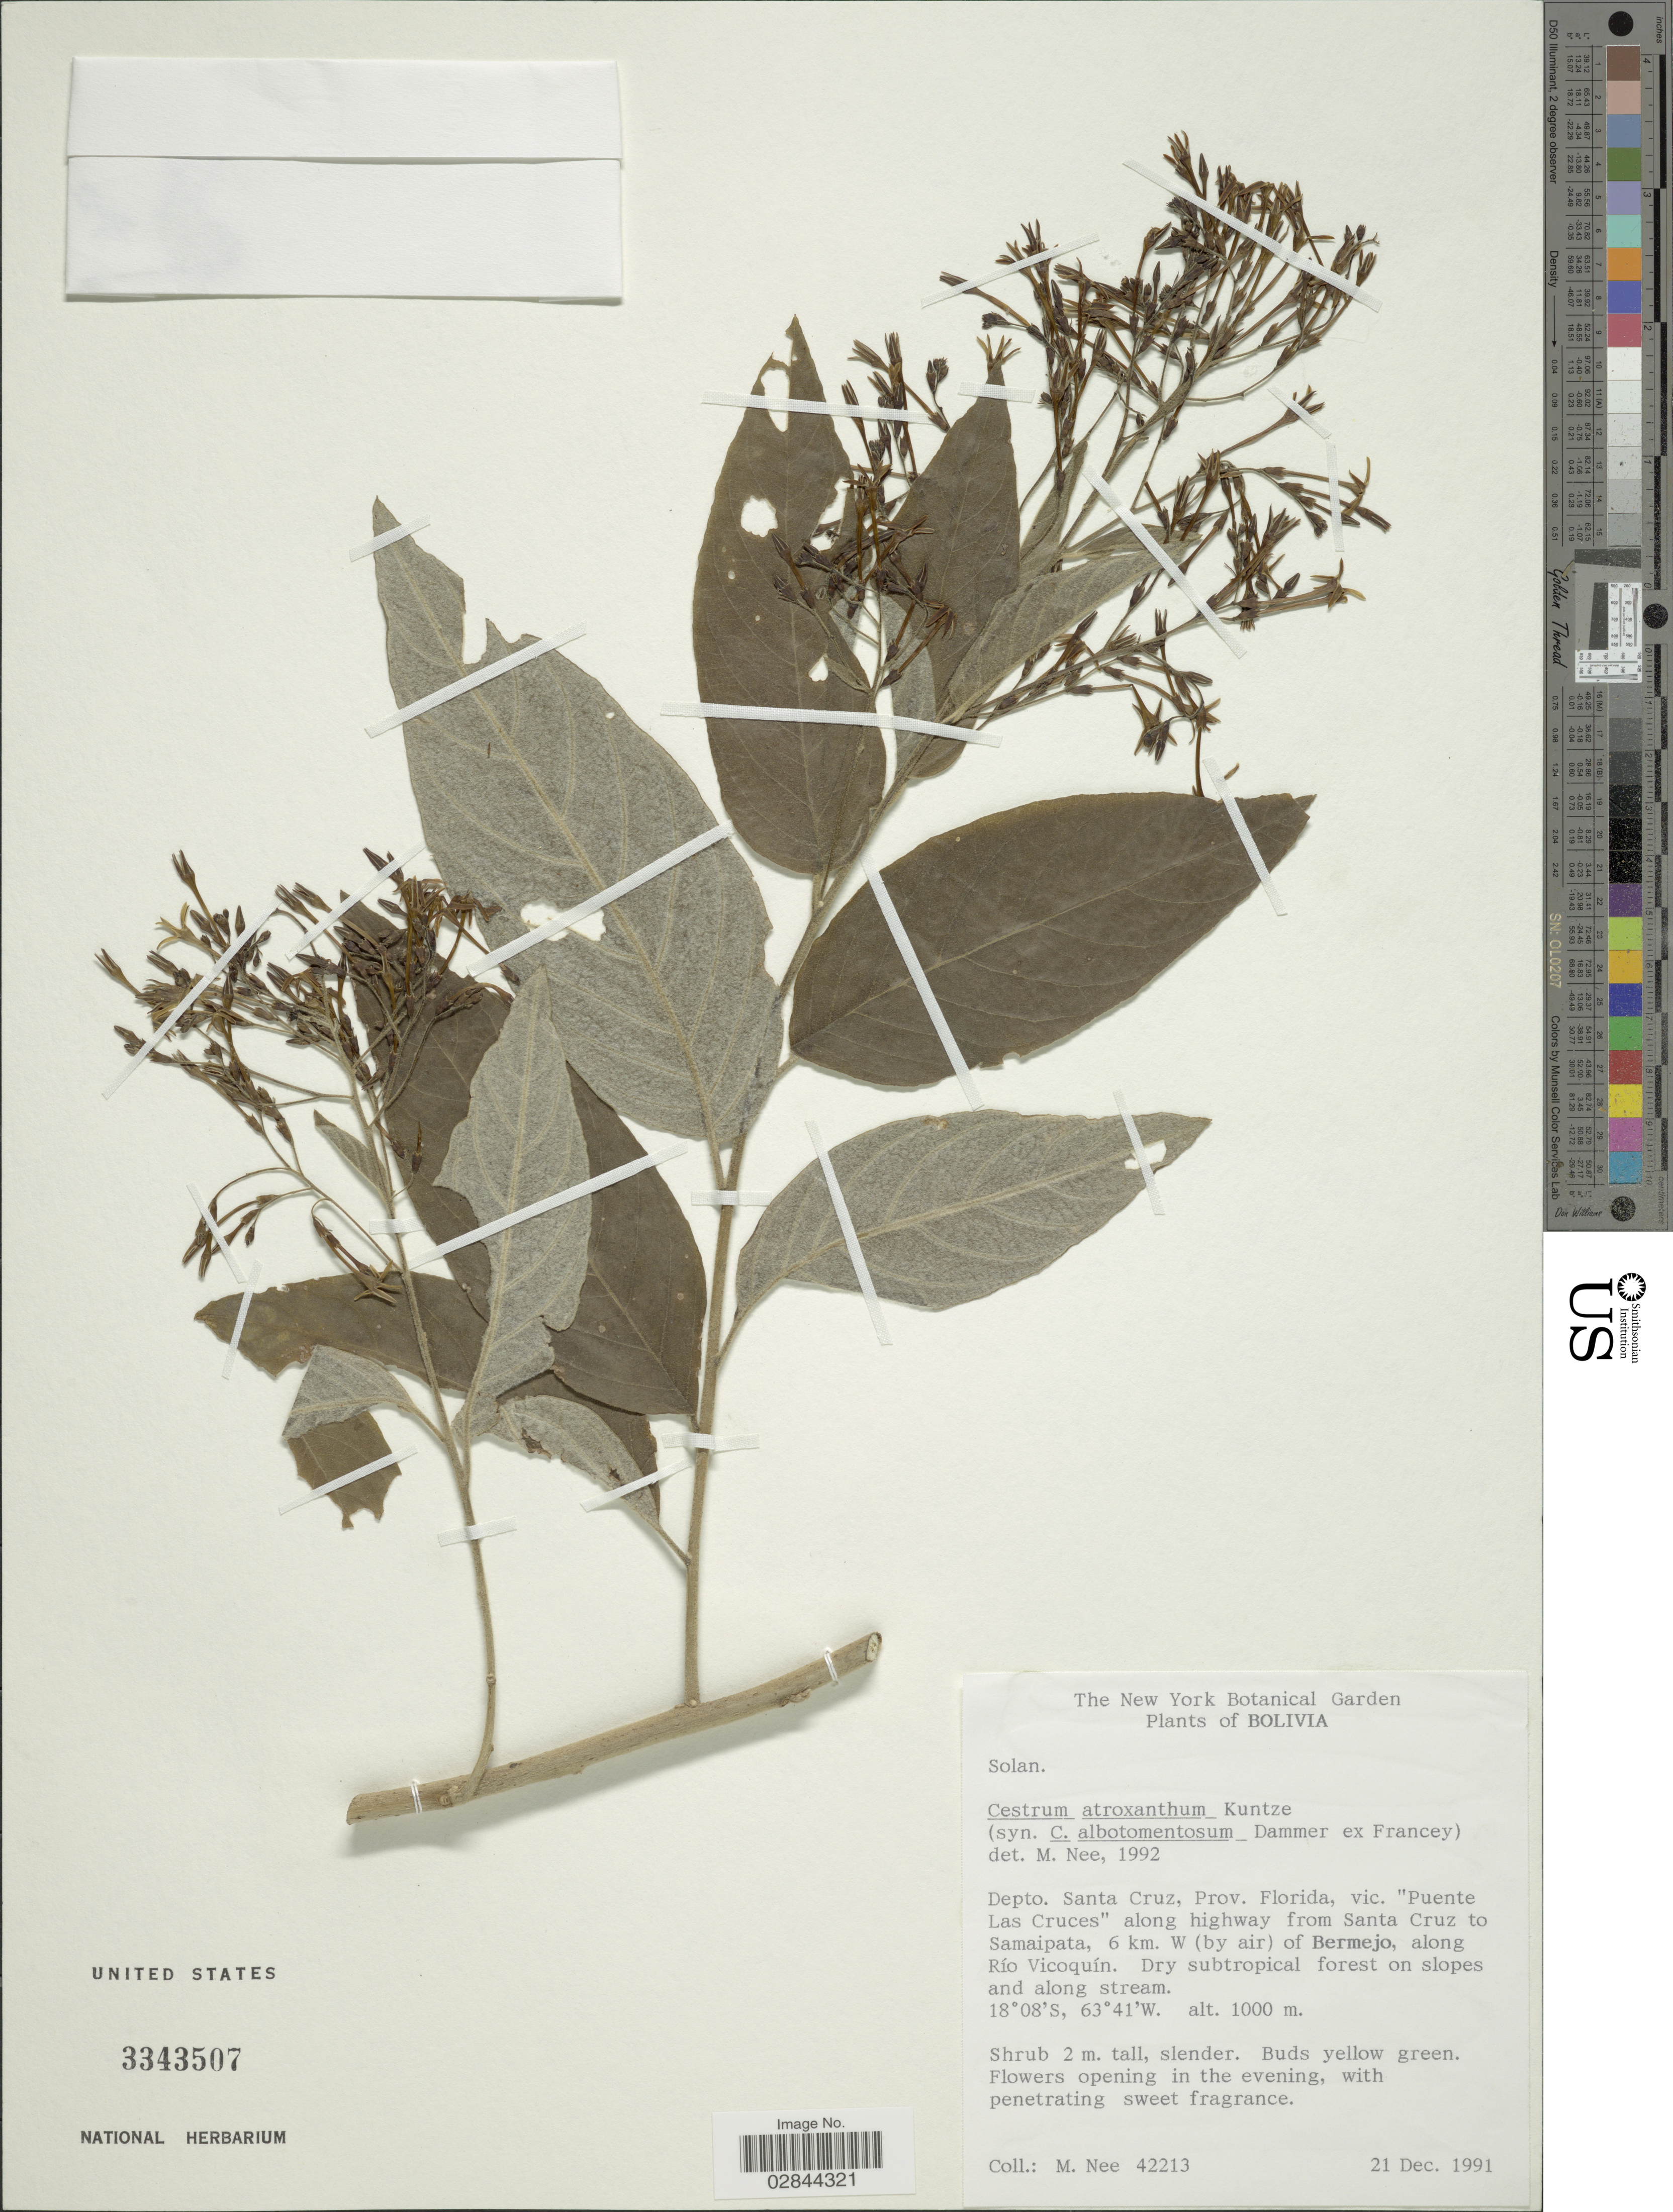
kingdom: Plantae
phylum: Tracheophyta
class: Magnoliopsida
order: Solanales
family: Solanaceae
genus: Cestrum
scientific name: Cestrum atroxanthum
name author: Kuntze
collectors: M. Nee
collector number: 42213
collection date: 1991-12-21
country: Bolivia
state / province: Santa Cruz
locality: Depto. Santa Cruz, Prov. Florida, vic. 'Puente Las Cruces' along highway from Santa Cruz to Samaipata, 6 km. W (by air) of Bermejo, along Río Vicoquín.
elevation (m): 1000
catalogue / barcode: US 3343507